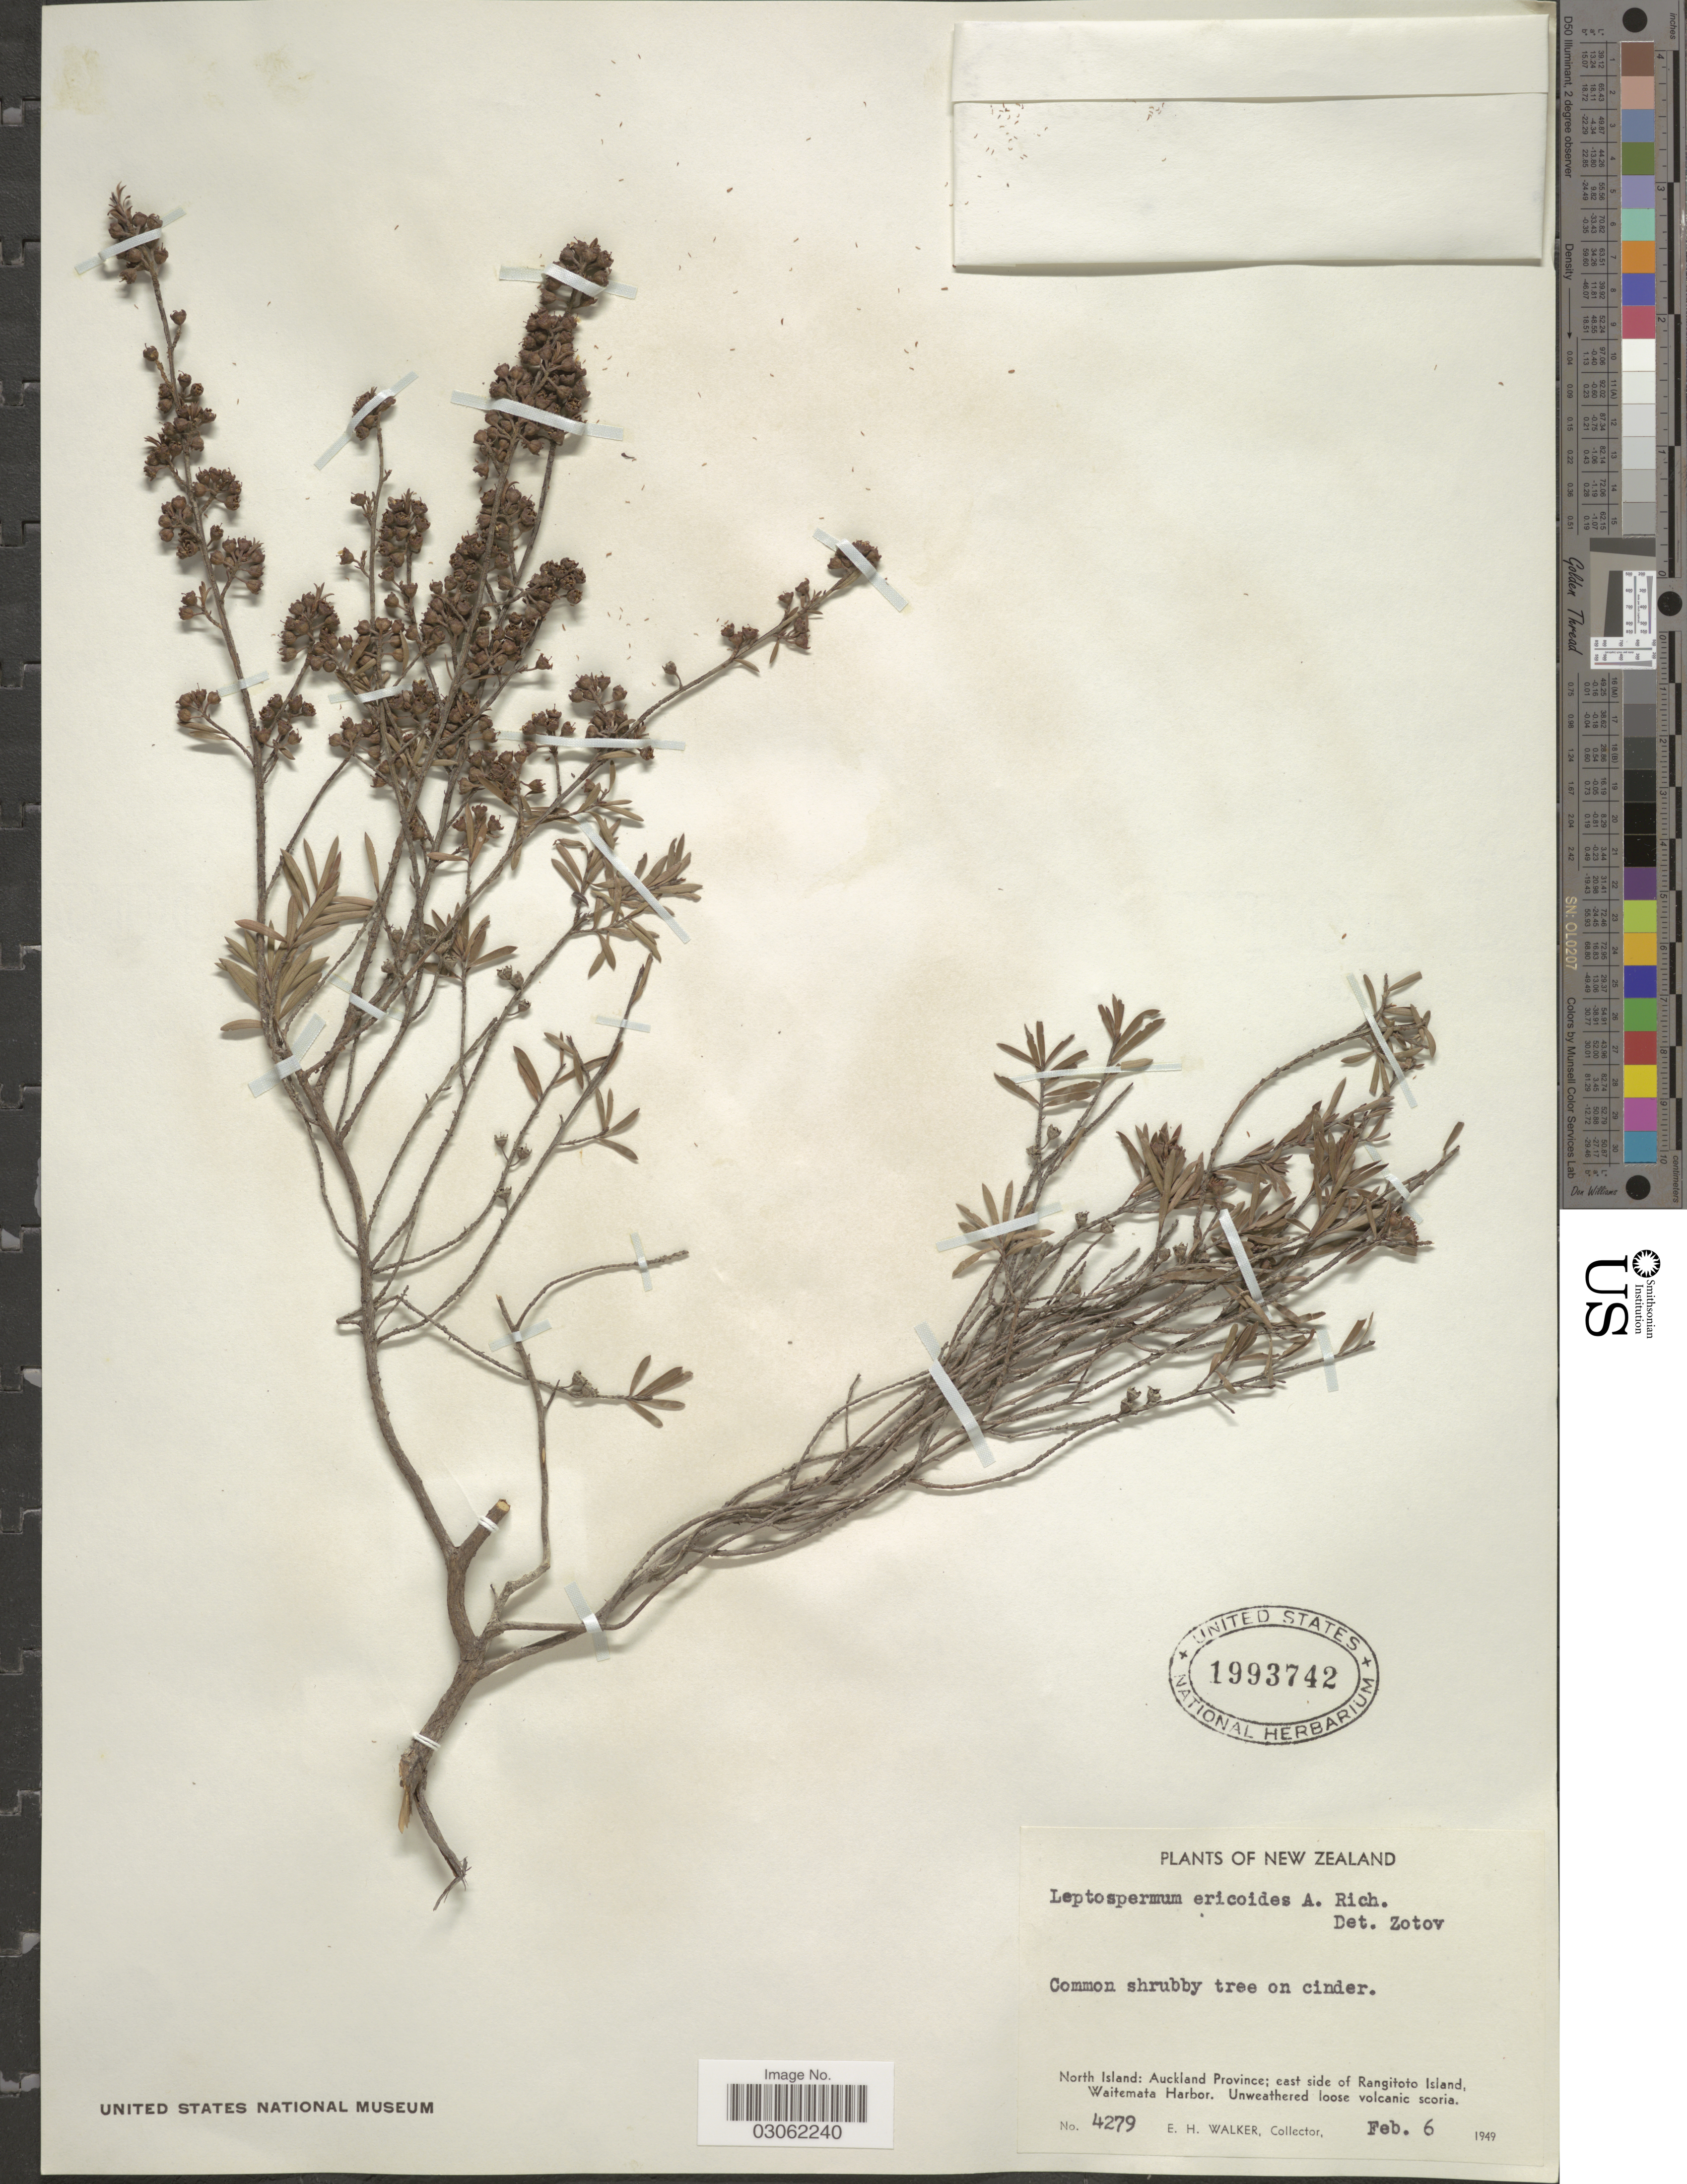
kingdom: Plantae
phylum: Tracheophyta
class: Magnoliopsida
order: Myrtales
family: Myrtaceae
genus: Kunzea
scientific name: Kunzea sp.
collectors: E. H. Walker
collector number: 4279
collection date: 1949-02-06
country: New Zealand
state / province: Auckland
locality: North Island: Auckland Province; east side of Rangitoto Island, Waitemata Harbor.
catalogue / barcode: US 1993742